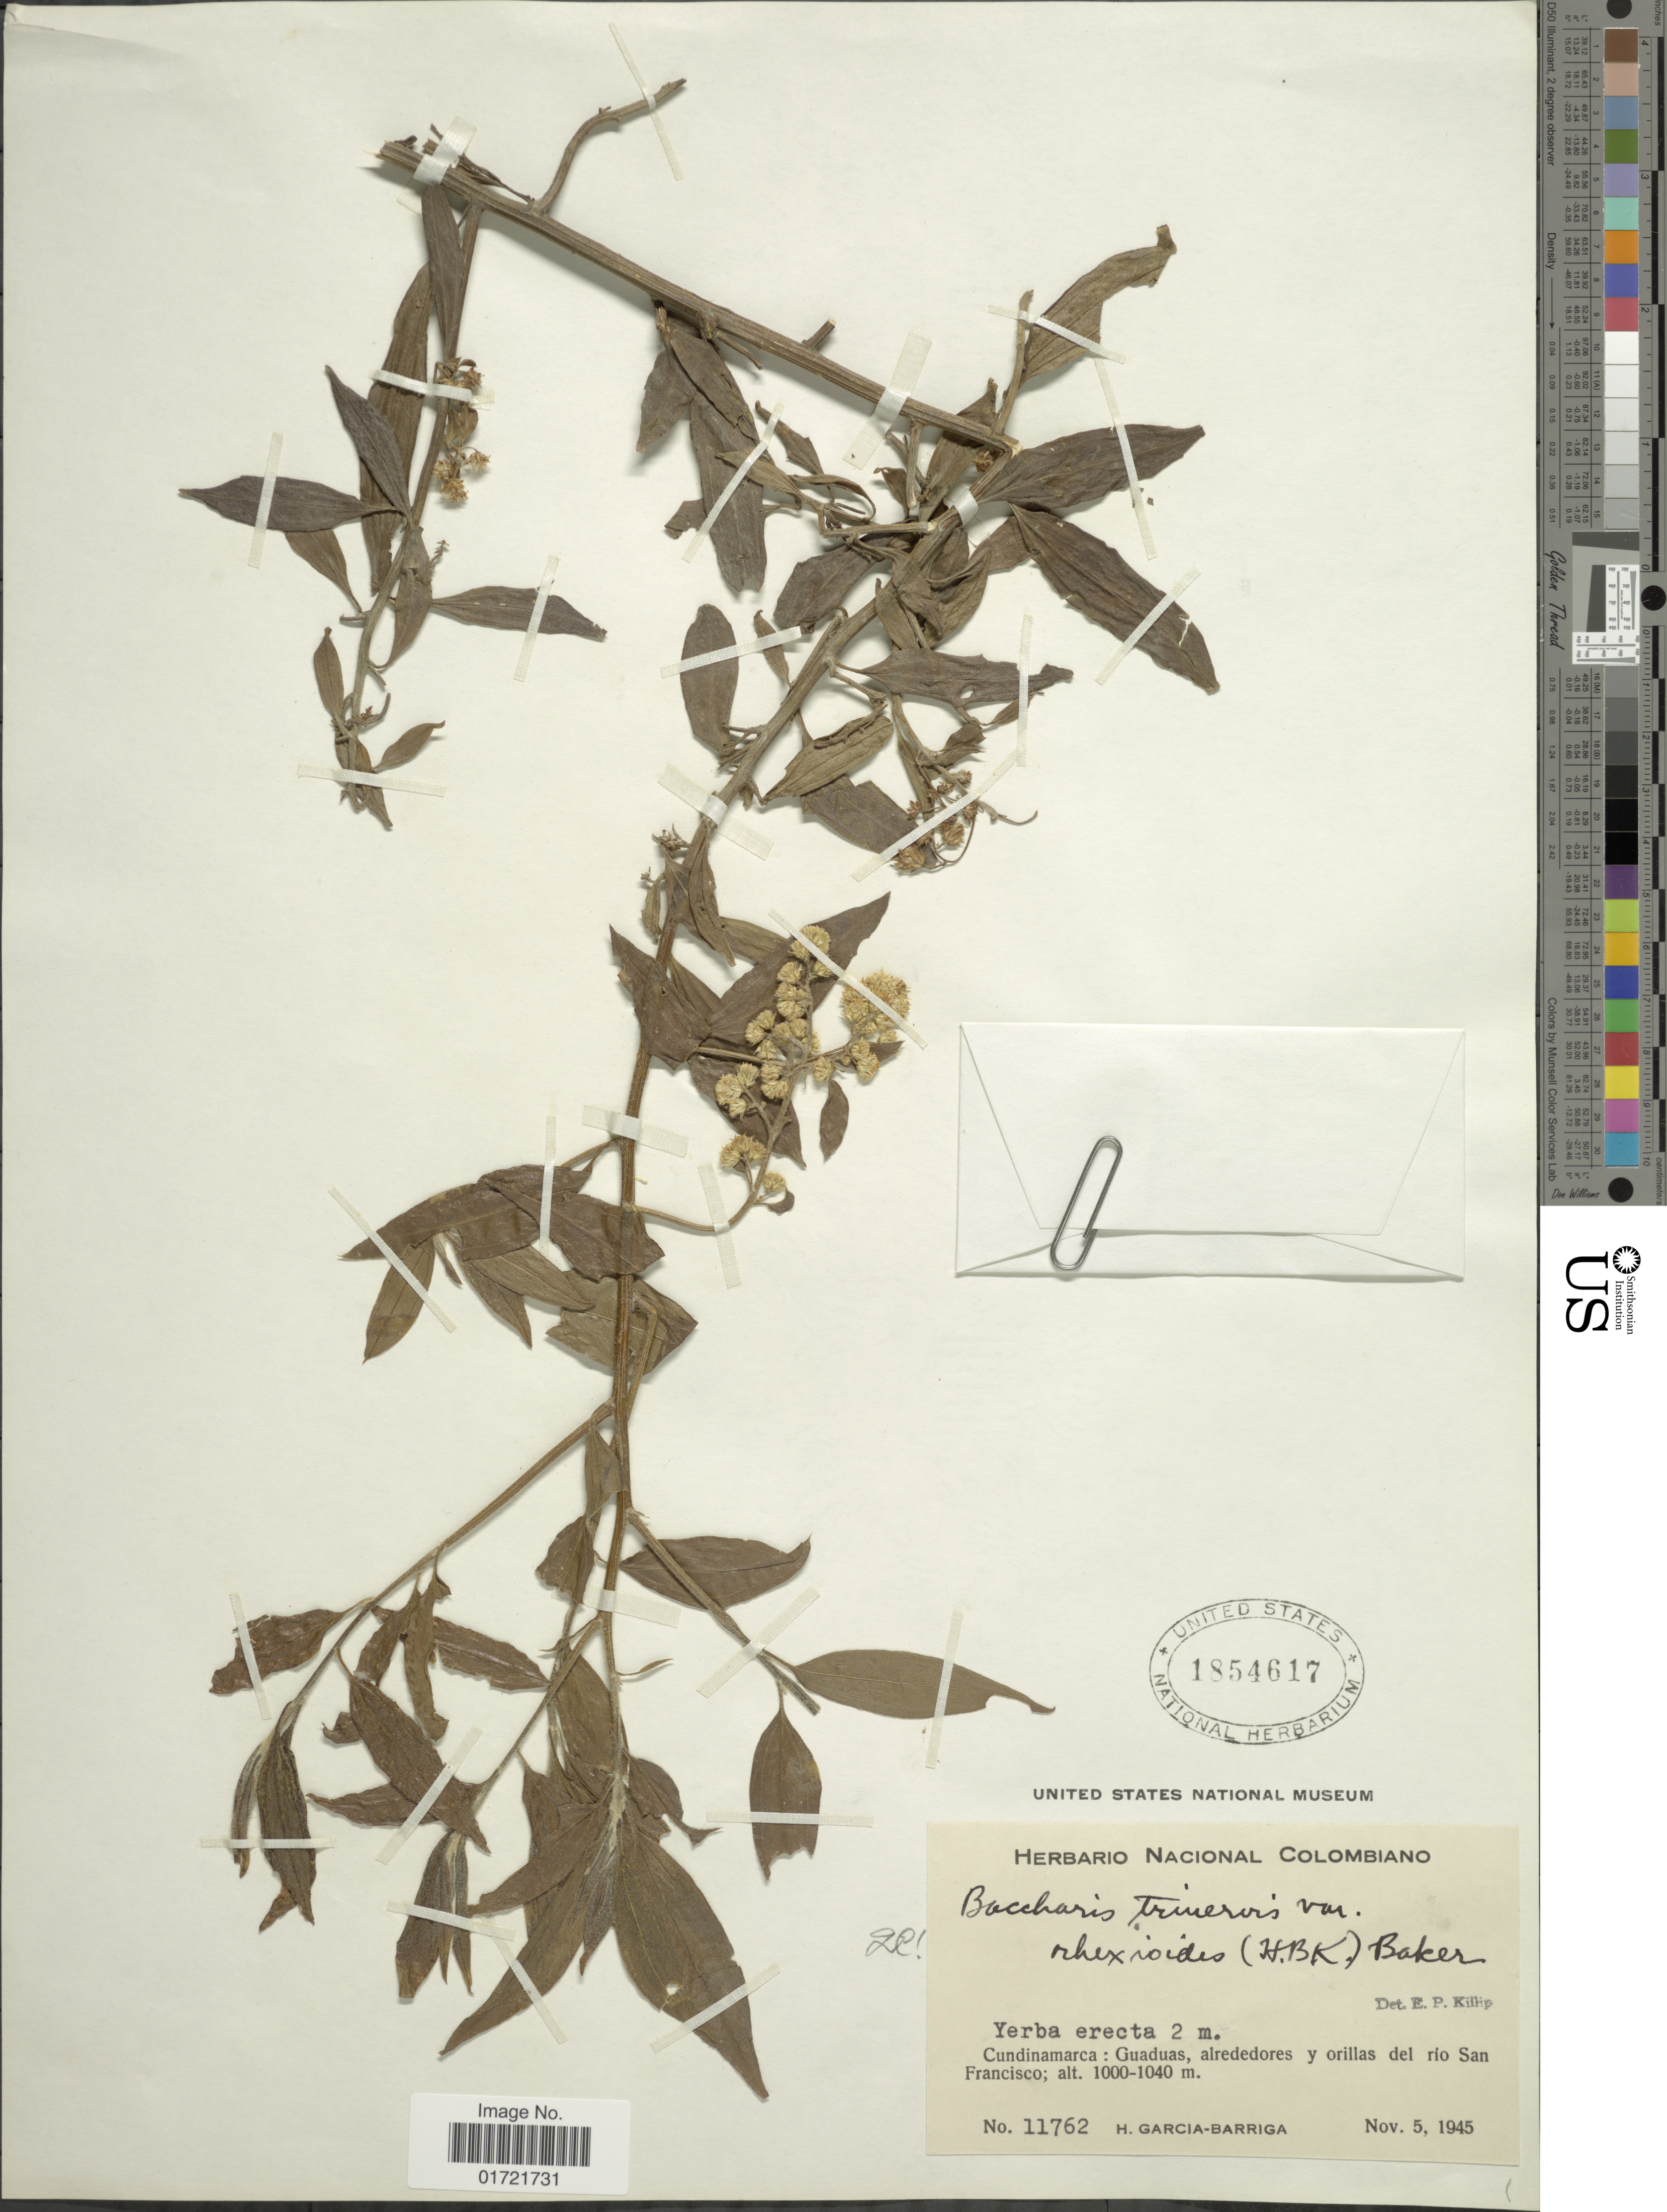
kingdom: Plantae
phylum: Tracheophyta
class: Magnoliopsida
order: Asterales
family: Asteraceae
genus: Baccharis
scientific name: Baccharis trinervis var. rhexioides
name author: (Kunth) Baker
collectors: H. García Barriga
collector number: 11762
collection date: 1945-11-05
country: Colombia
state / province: Cundinamarca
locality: Cundinamarca: Guaduas, alrededores y orillas del rio San Francisco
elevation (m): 1000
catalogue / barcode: US 1854617